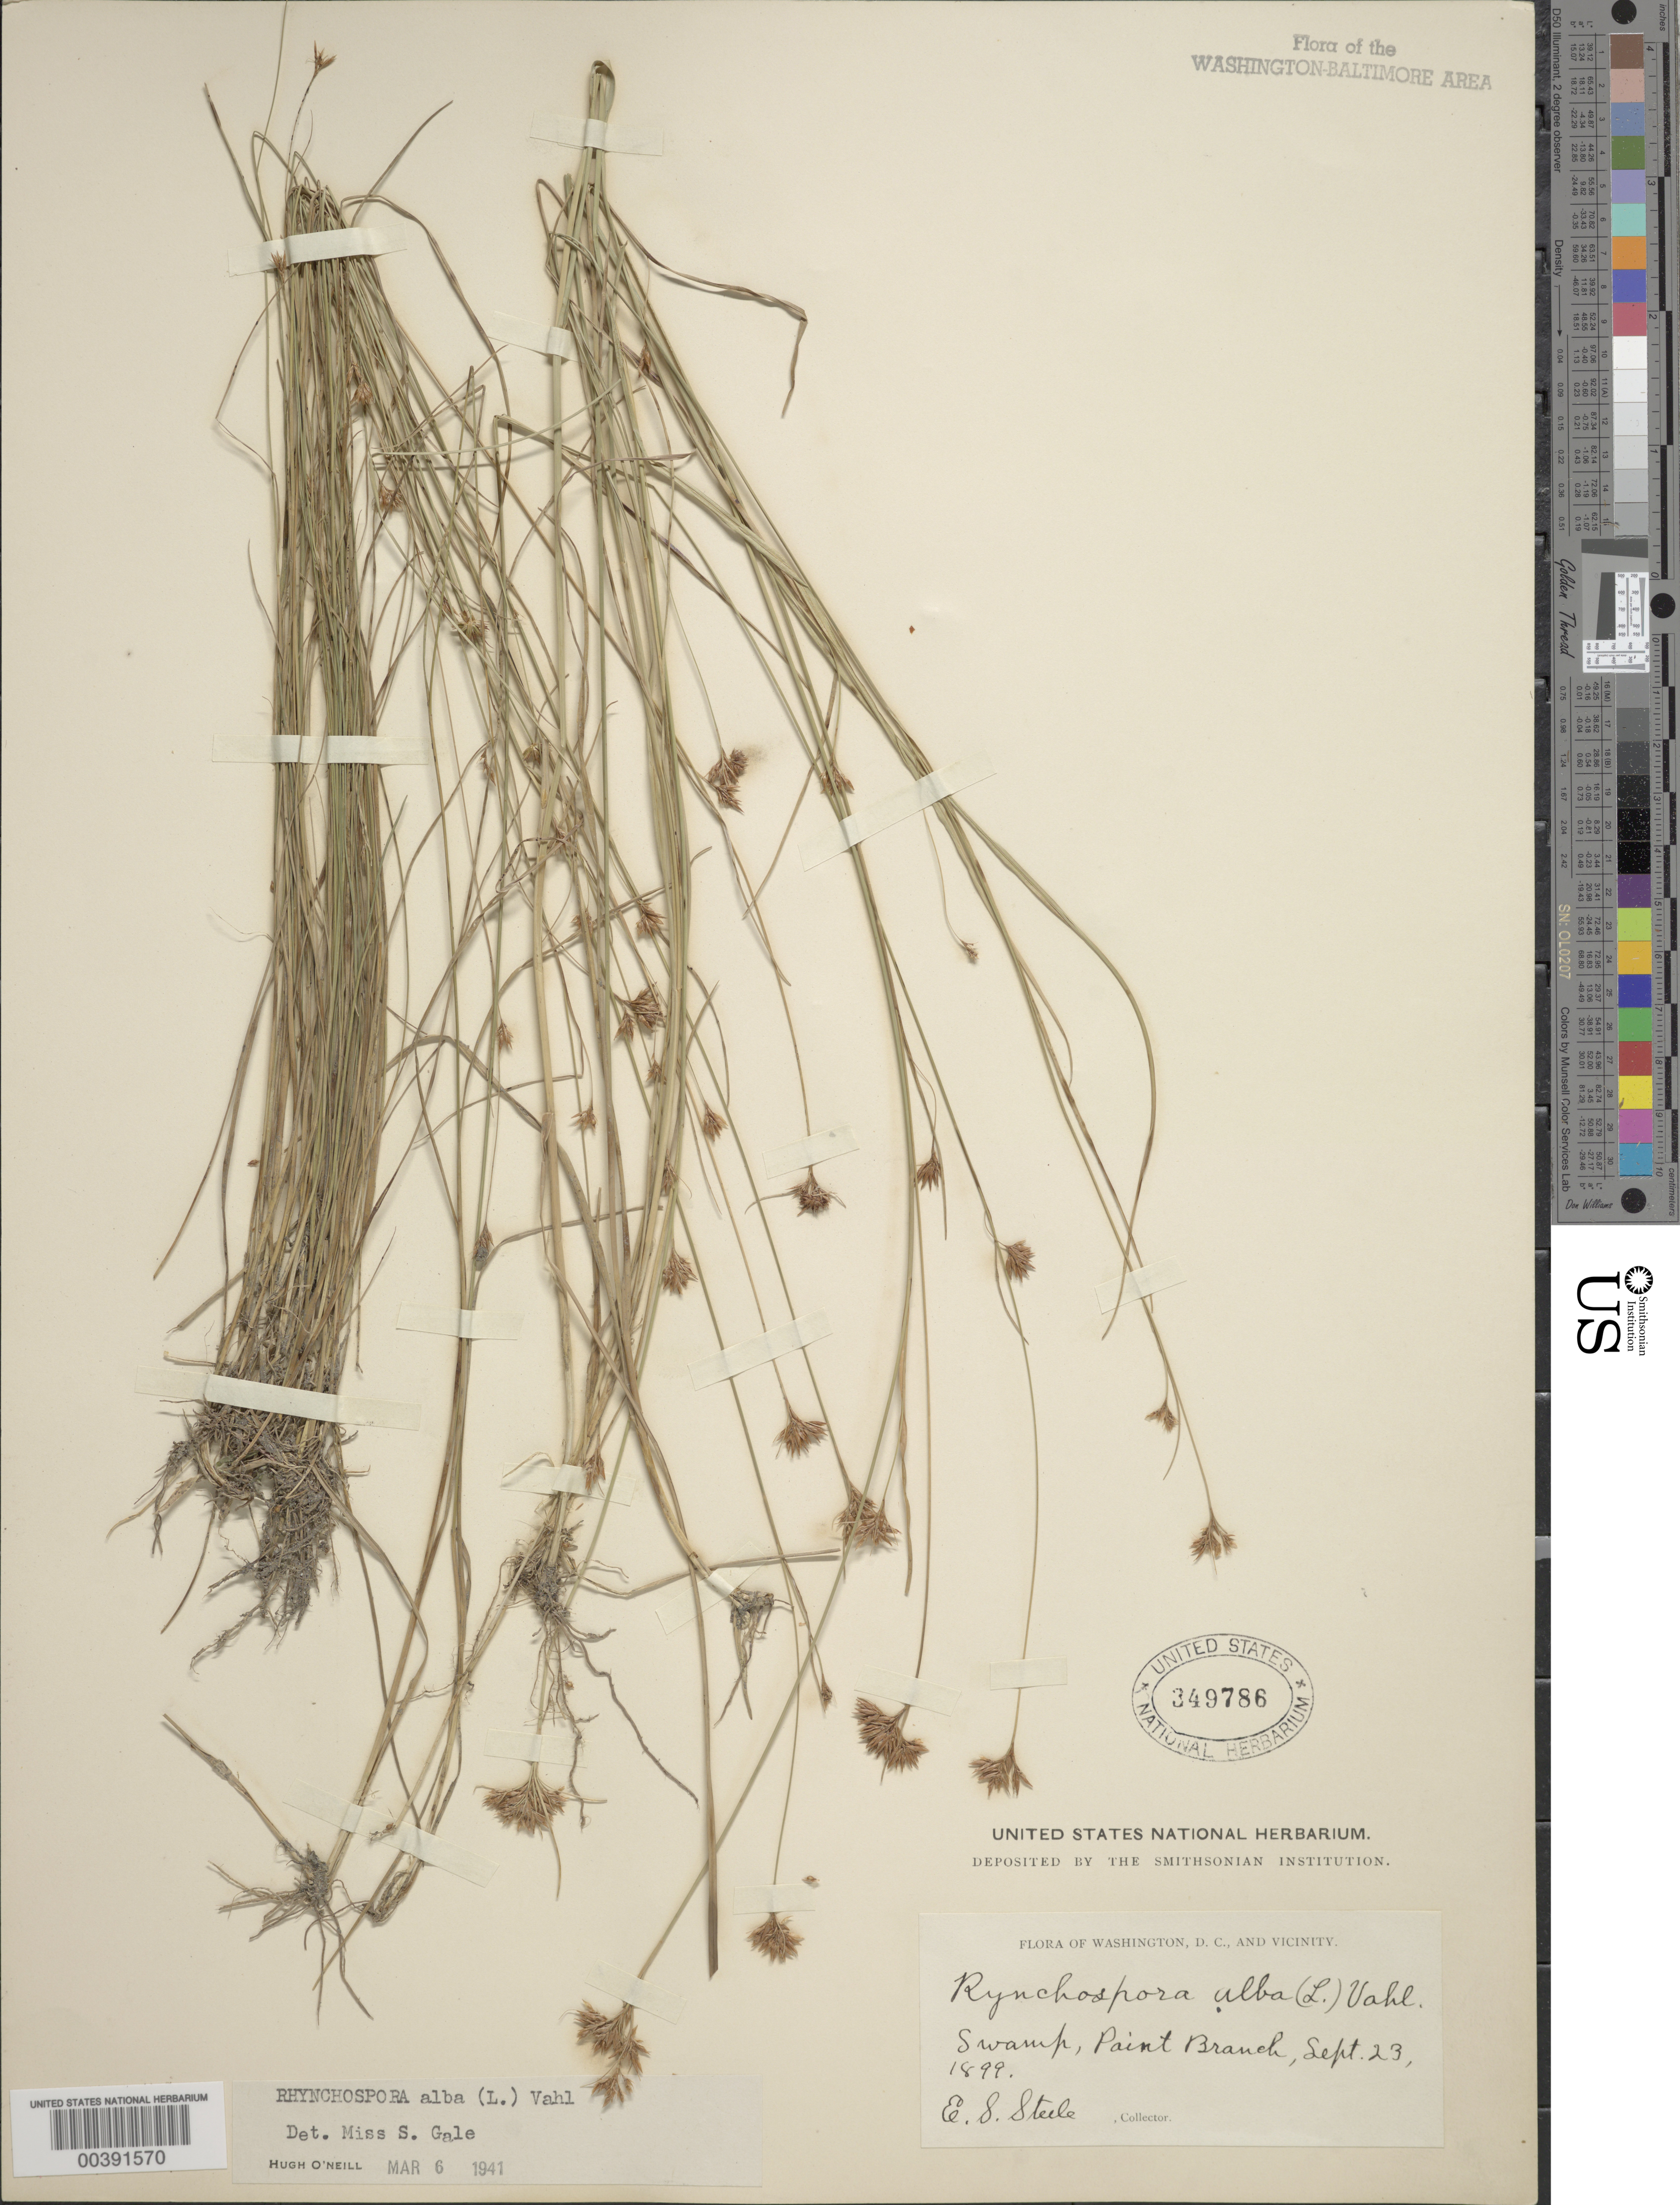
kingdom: Plantae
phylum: Tracheophyta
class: Liliopsida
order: Poales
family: Cyperaceae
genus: Rhynchospora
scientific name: Rhynchospora alba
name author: (L.) Vahl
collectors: E. Steele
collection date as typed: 23 Sep 1899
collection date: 1899-09-23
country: United States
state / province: Maryland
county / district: Prince George's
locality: Paint Branch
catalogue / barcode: US 349786